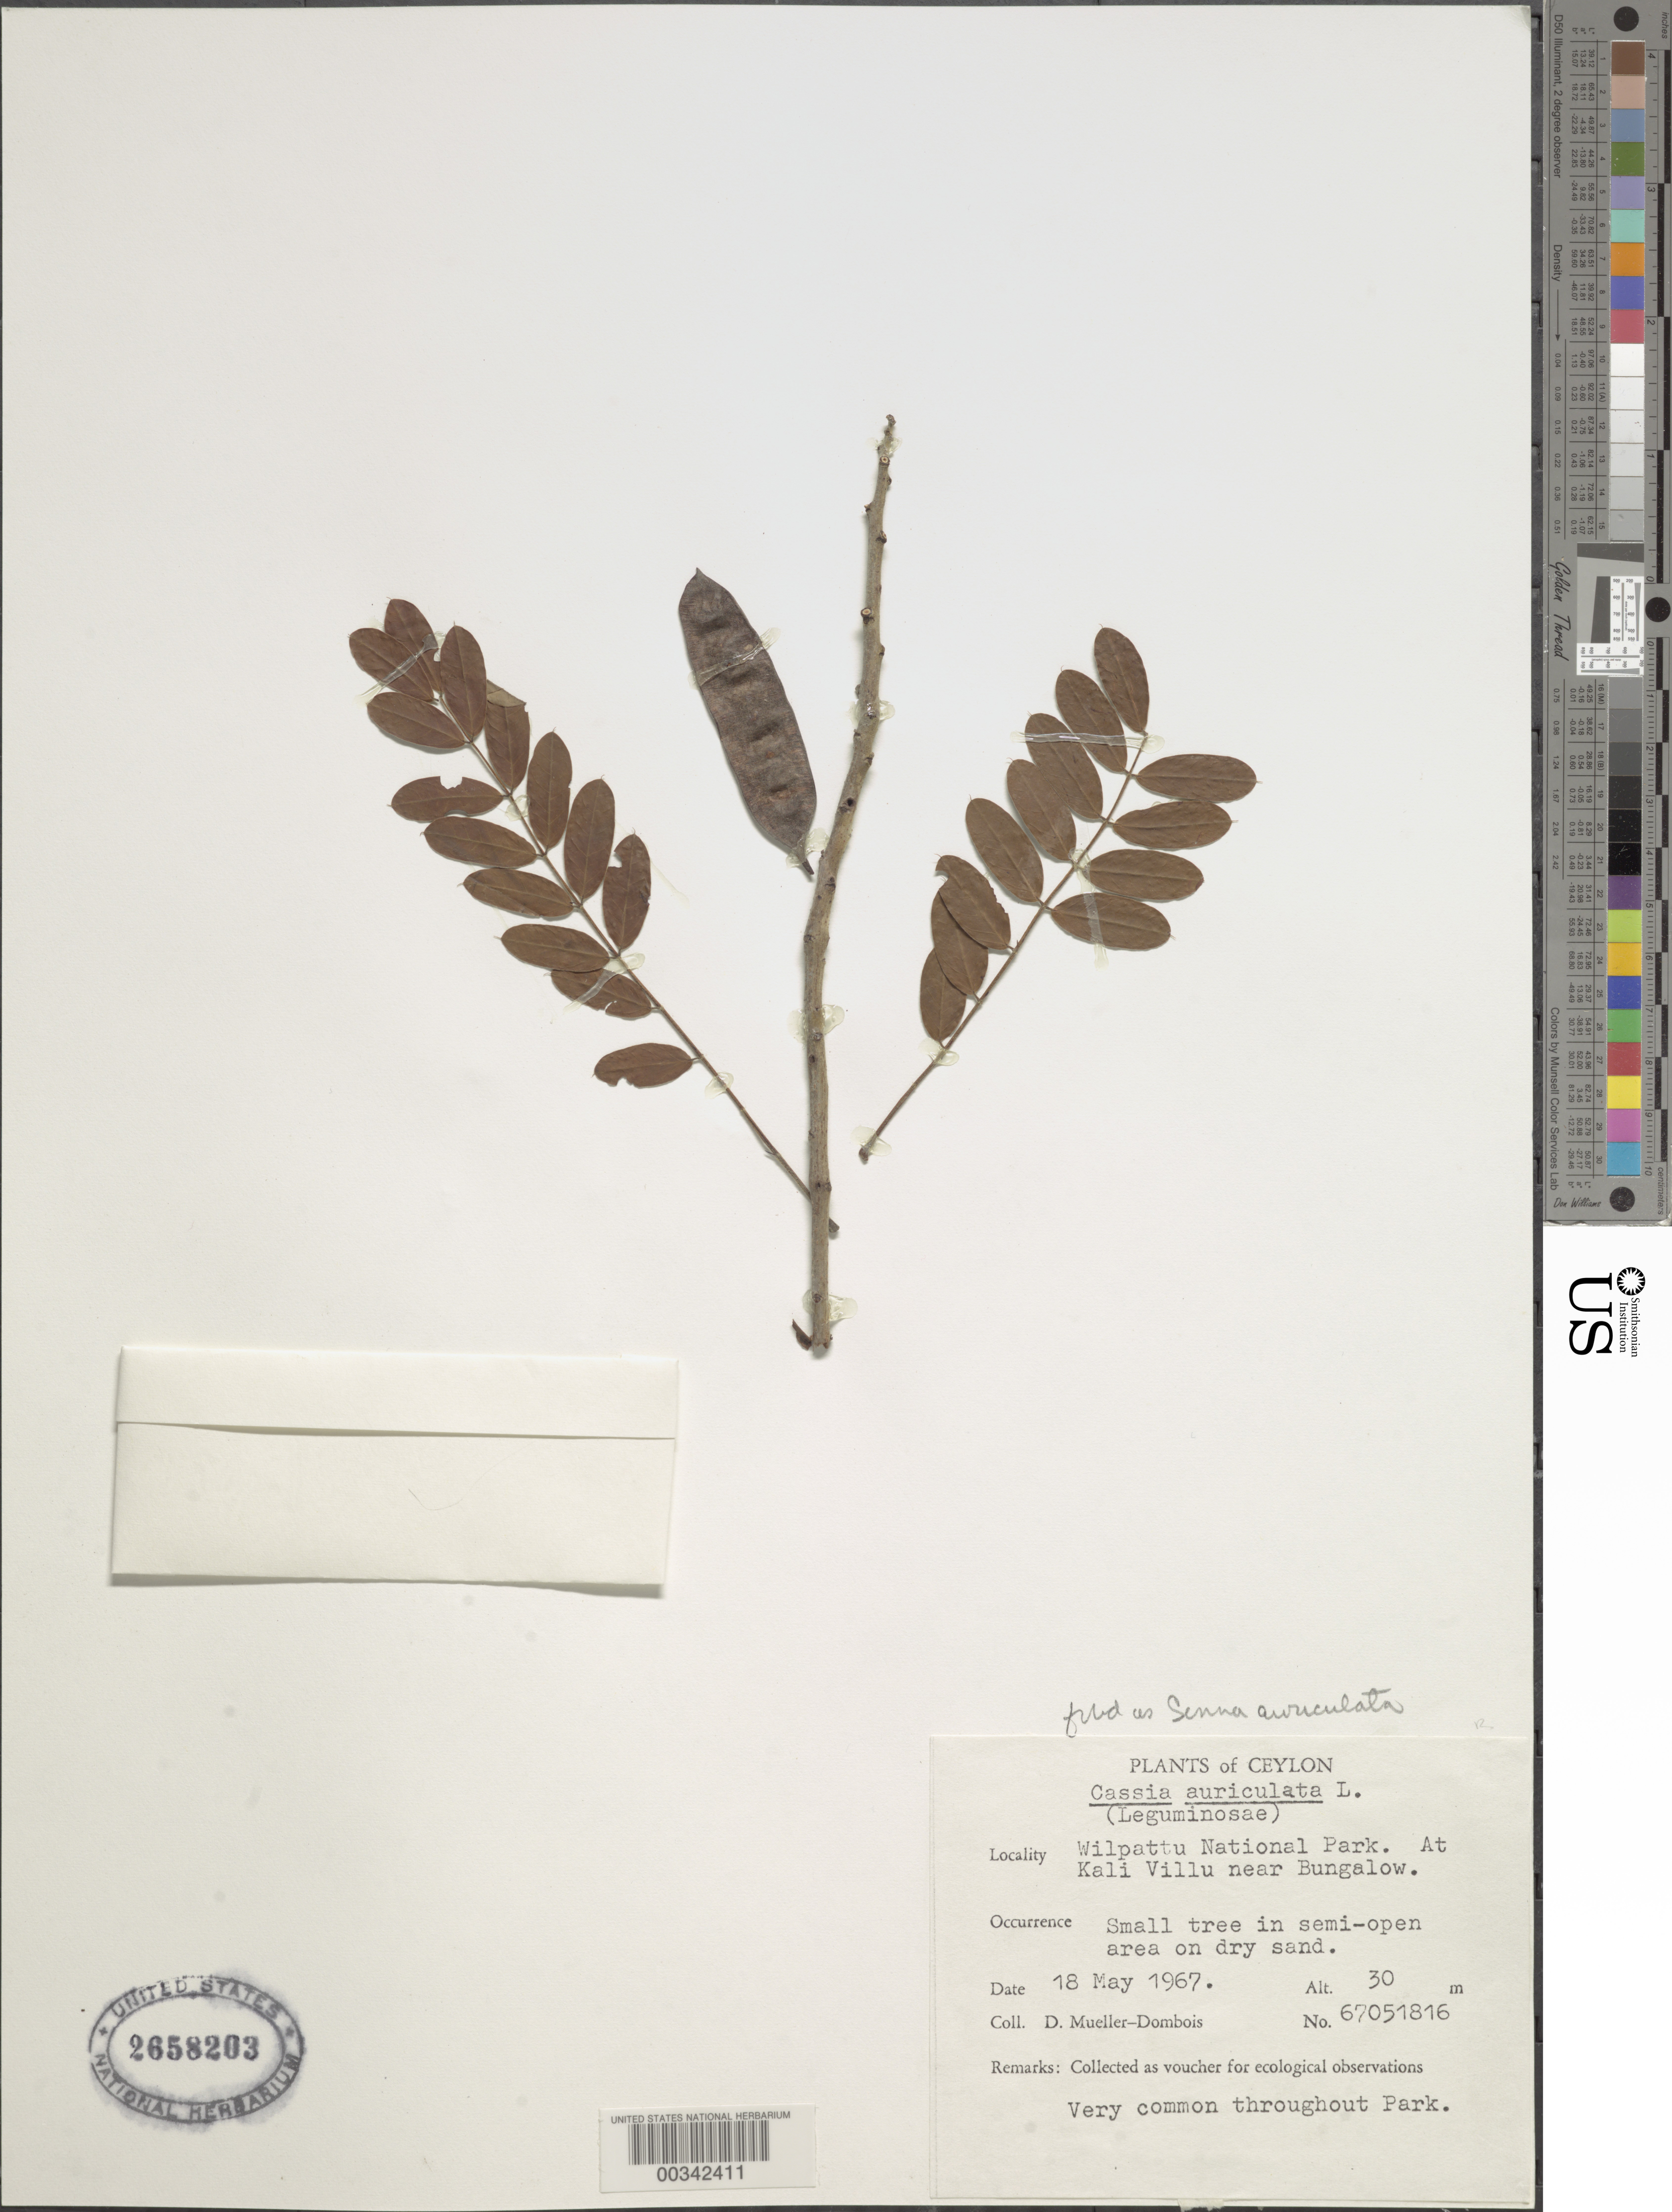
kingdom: Plantae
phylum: Tracheophyta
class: Magnoliopsida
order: Fabales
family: Fabaceae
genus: Senna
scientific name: Senna auriculata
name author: (L.) Roxb.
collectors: D. Mueller-Dombois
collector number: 67051816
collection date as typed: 18 May 1967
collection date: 1967-05-18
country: Sri Lanka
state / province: North Central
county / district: Anuradhapura Dist.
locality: Wilpattu national park; at kali villu near bungalow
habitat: In semi-open area on dry sand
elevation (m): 30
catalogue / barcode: US 2658203